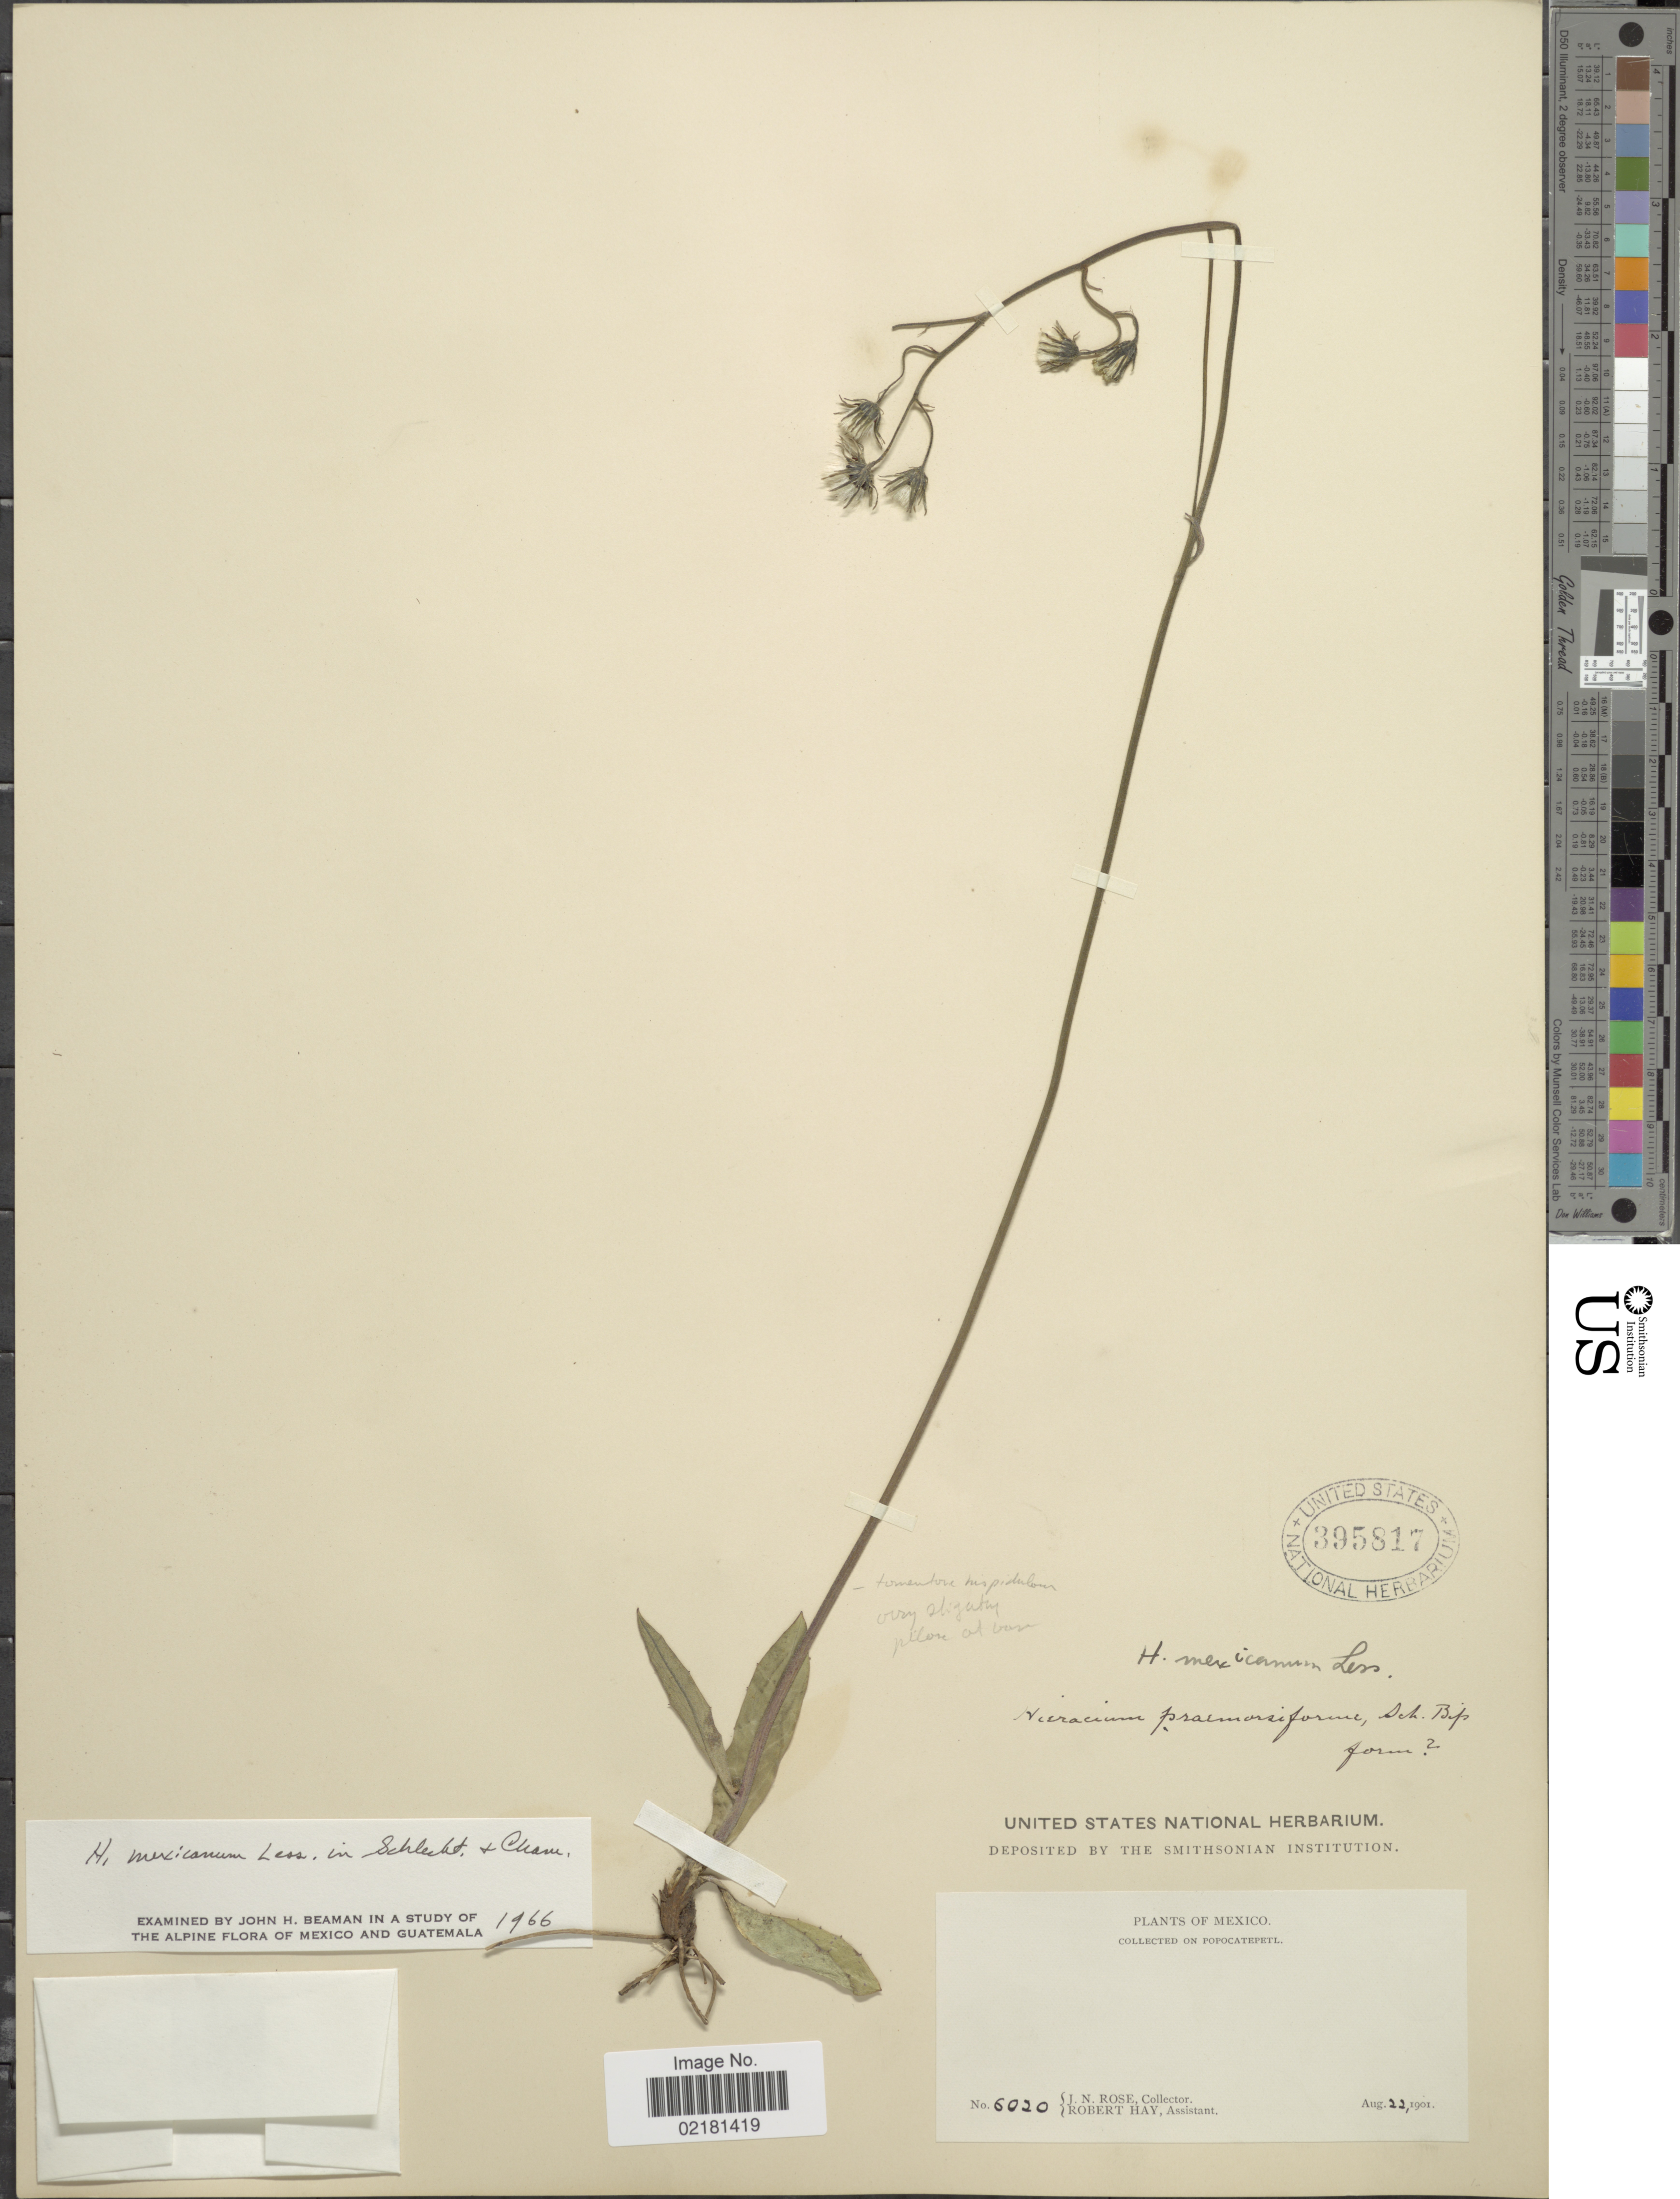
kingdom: Plantae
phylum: Tracheophyta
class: Magnoliopsida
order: Asterales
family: Asteraceae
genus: Hieracium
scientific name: Hieracium mexicanum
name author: Less.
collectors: J. N. Rose & R. Hay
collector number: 6020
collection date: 1901-08-22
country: Mexico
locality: On Popocatepetl.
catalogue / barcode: US 395817